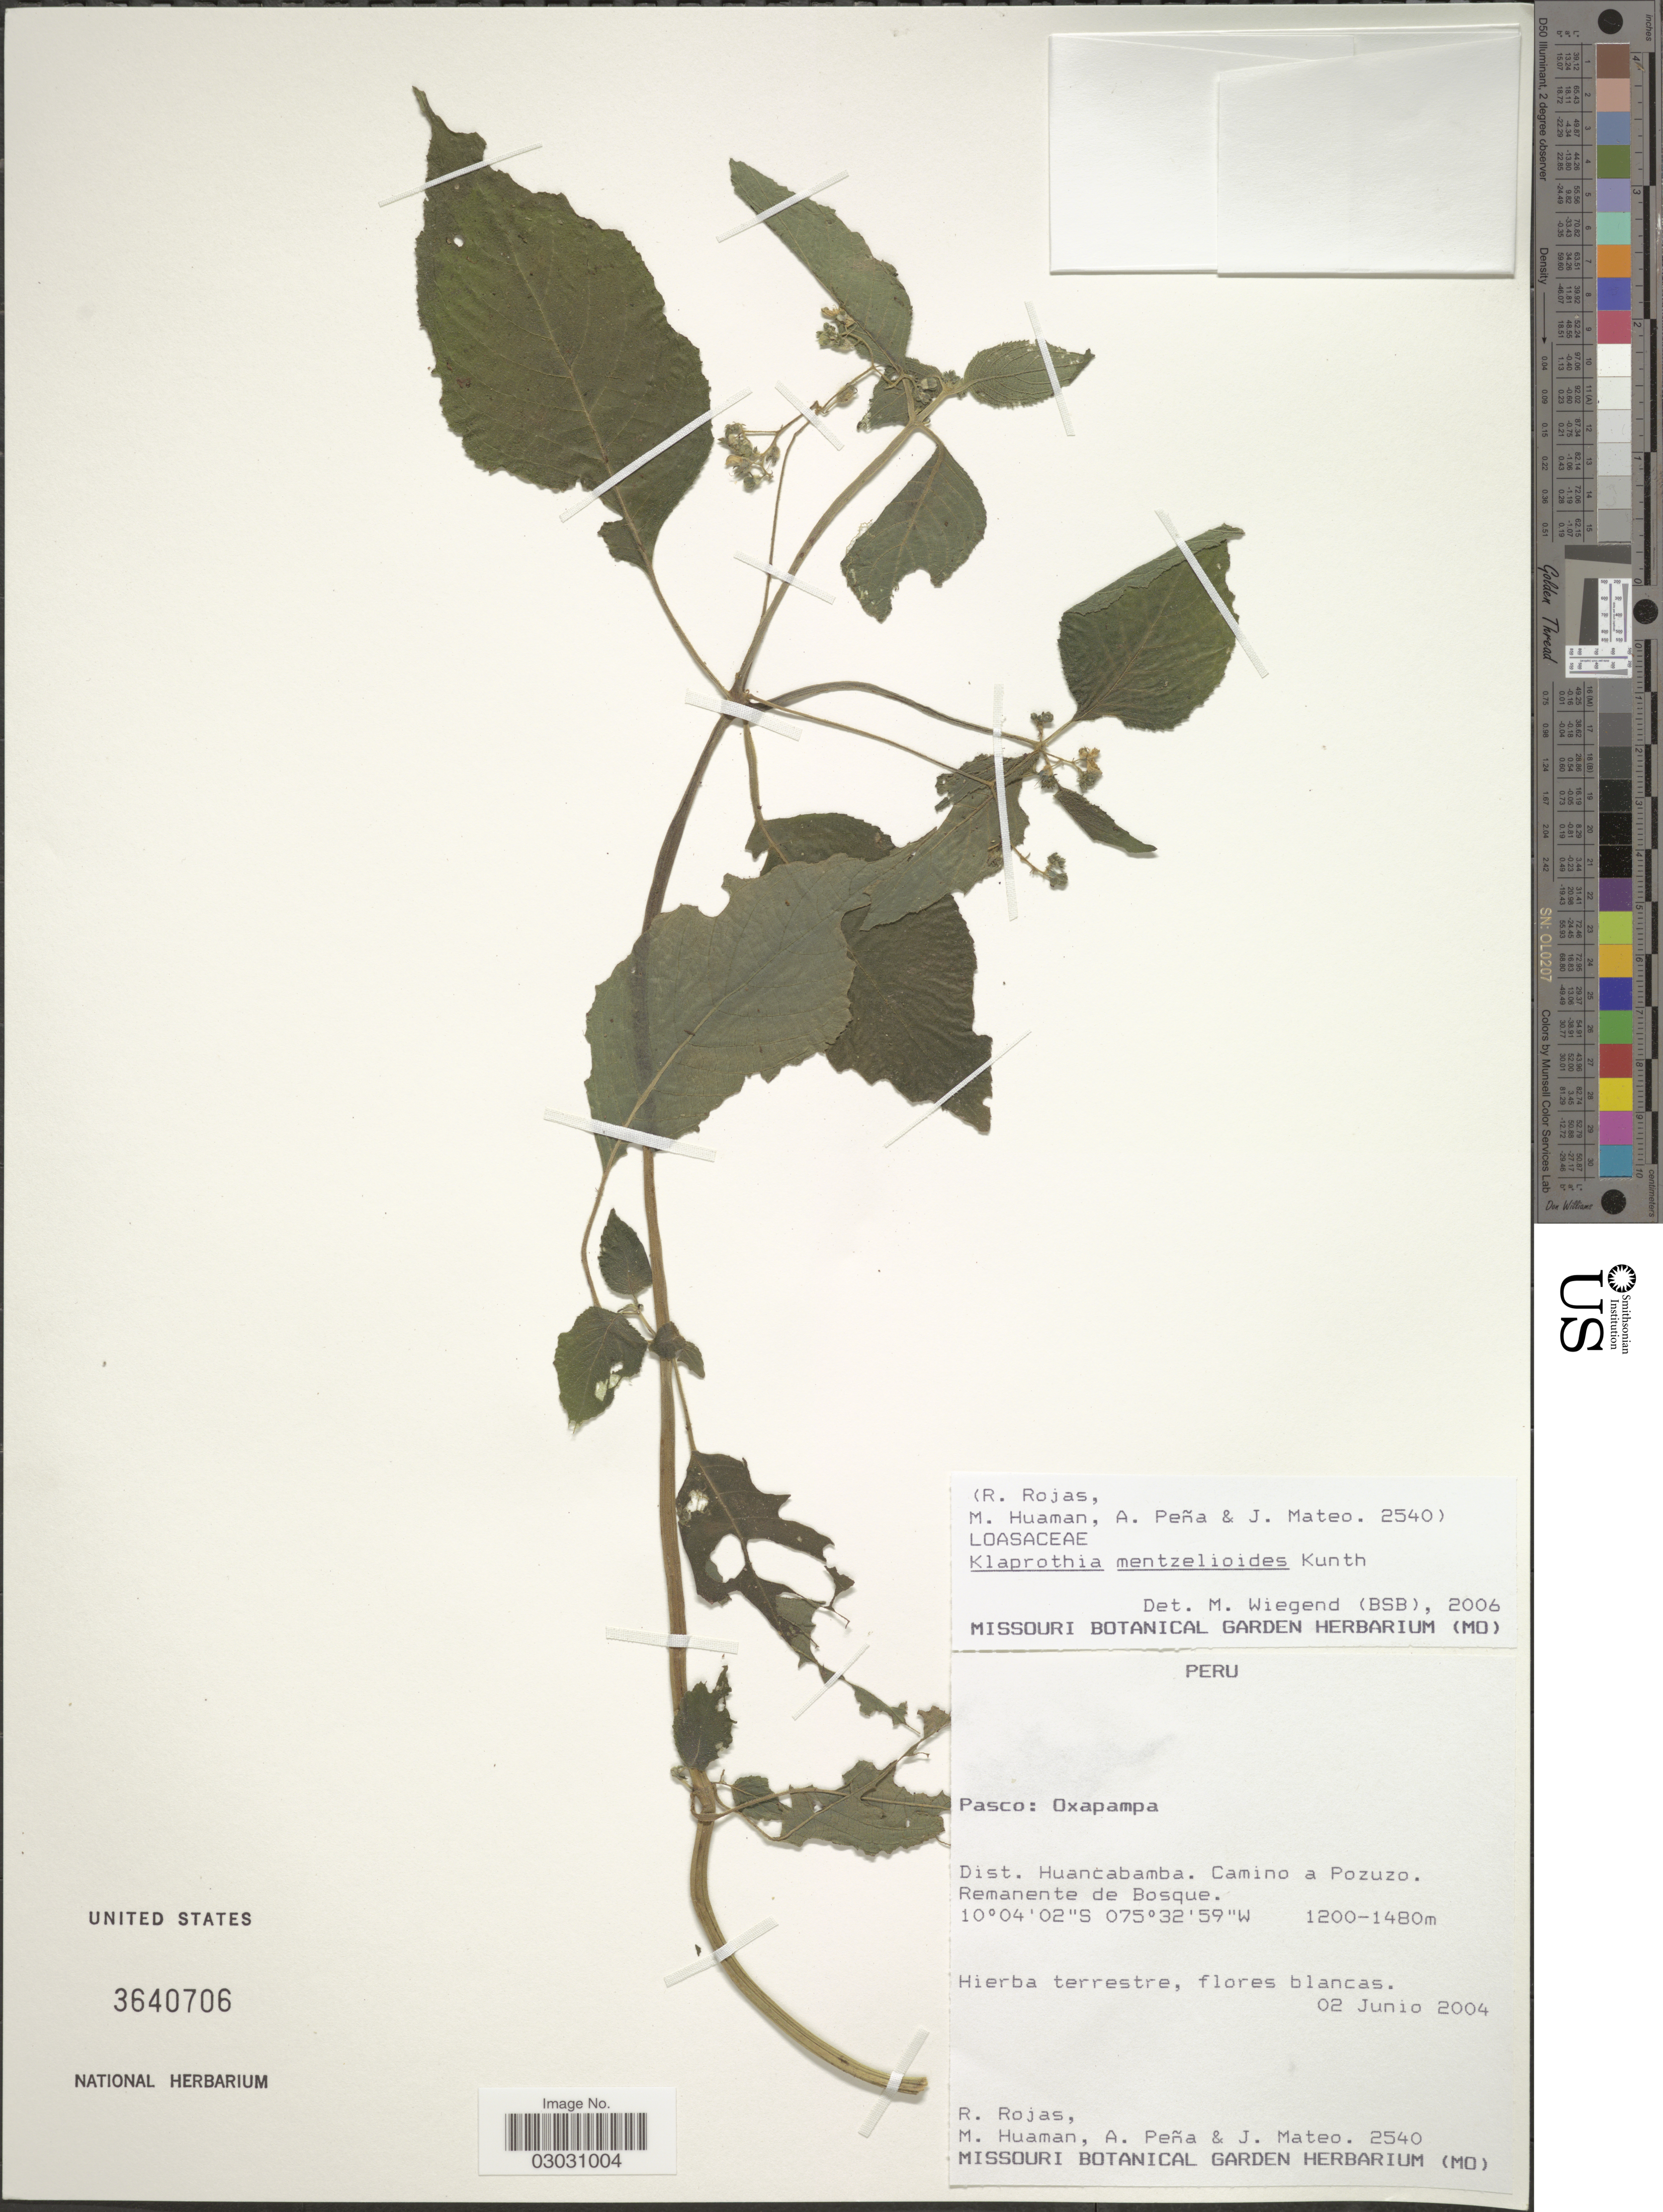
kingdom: Plantae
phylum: Tracheophyta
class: Magnoliopsida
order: Cornales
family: Loasaceae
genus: Klaprothia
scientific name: Klaprothia mentzelioides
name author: Kunth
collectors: R. Rojas, M. Huamán, A. Peña & J. Mateo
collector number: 2540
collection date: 2004-06-02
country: Peru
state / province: Pasco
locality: Pasco: Oxapampa, Dist. Huancabamba, Camino a Pozuzo.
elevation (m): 1200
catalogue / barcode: US 3640706